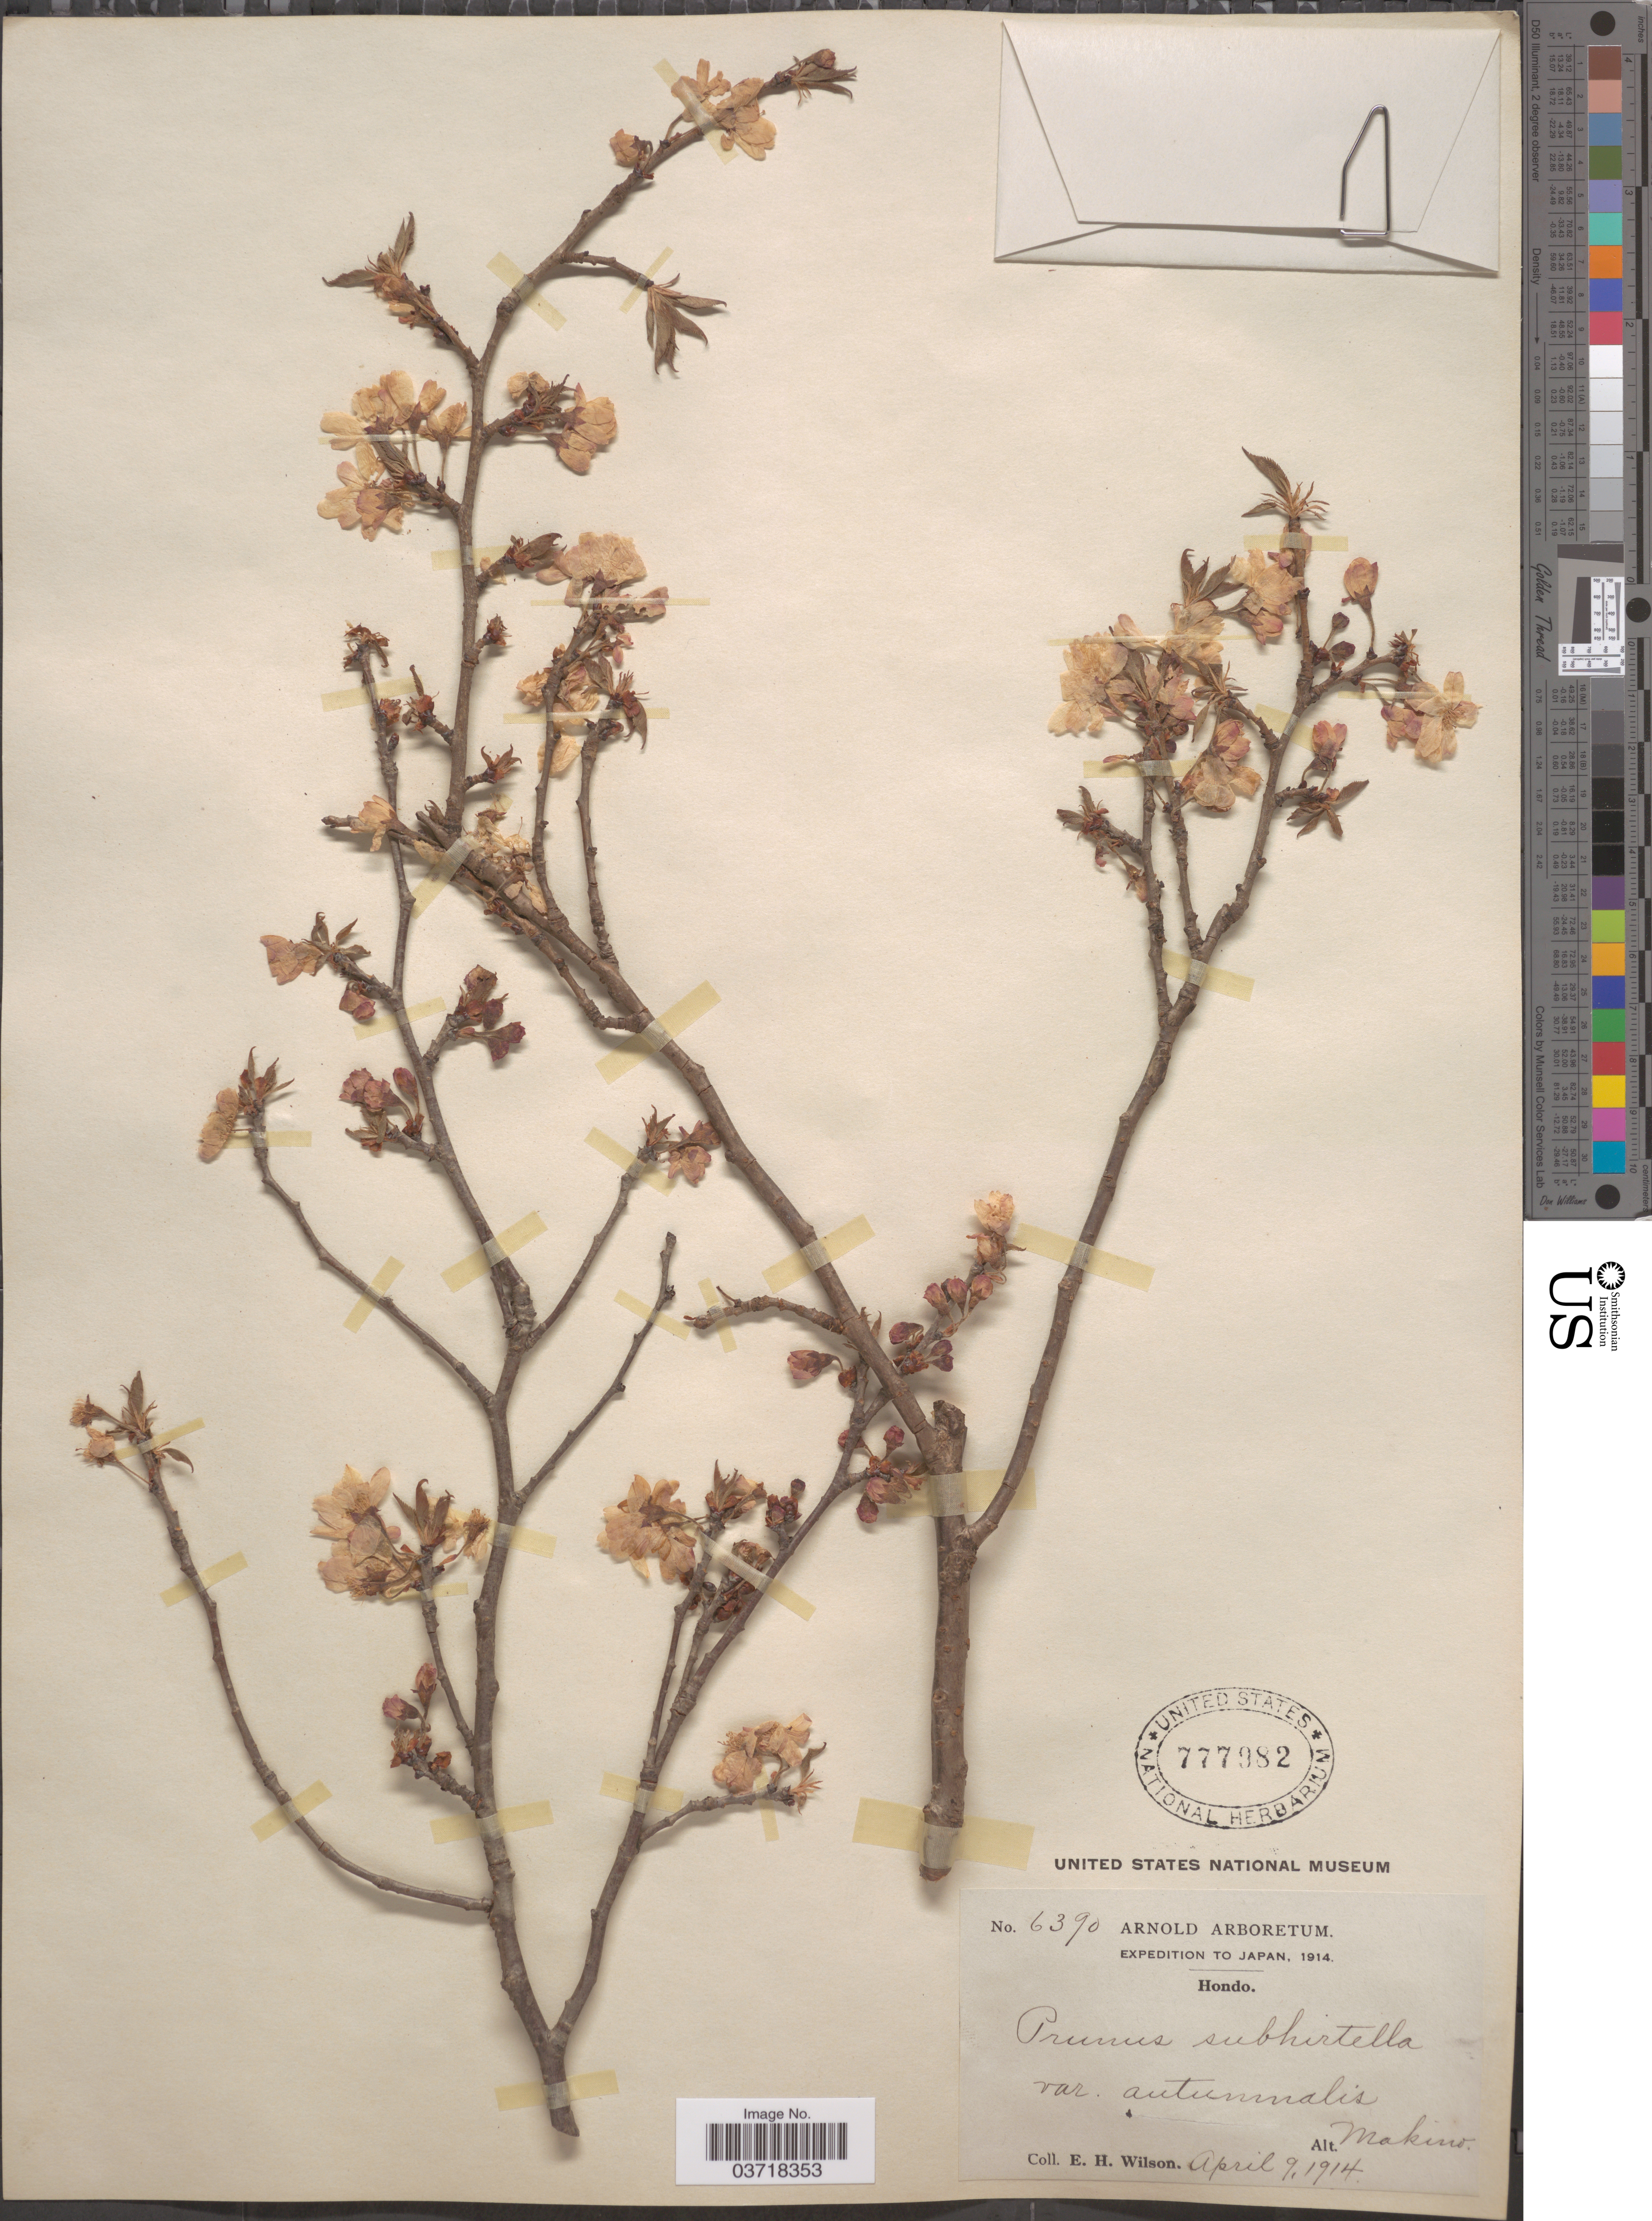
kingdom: Plantae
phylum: Tracheophyta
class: Magnoliopsida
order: Rosales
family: Rosaceae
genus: Prunus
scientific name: Prunus subhirtella var. autumnalis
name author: Makino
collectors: E. Wilson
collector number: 6390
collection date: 1914-04-09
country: Japan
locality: Hondo.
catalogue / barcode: US 777982